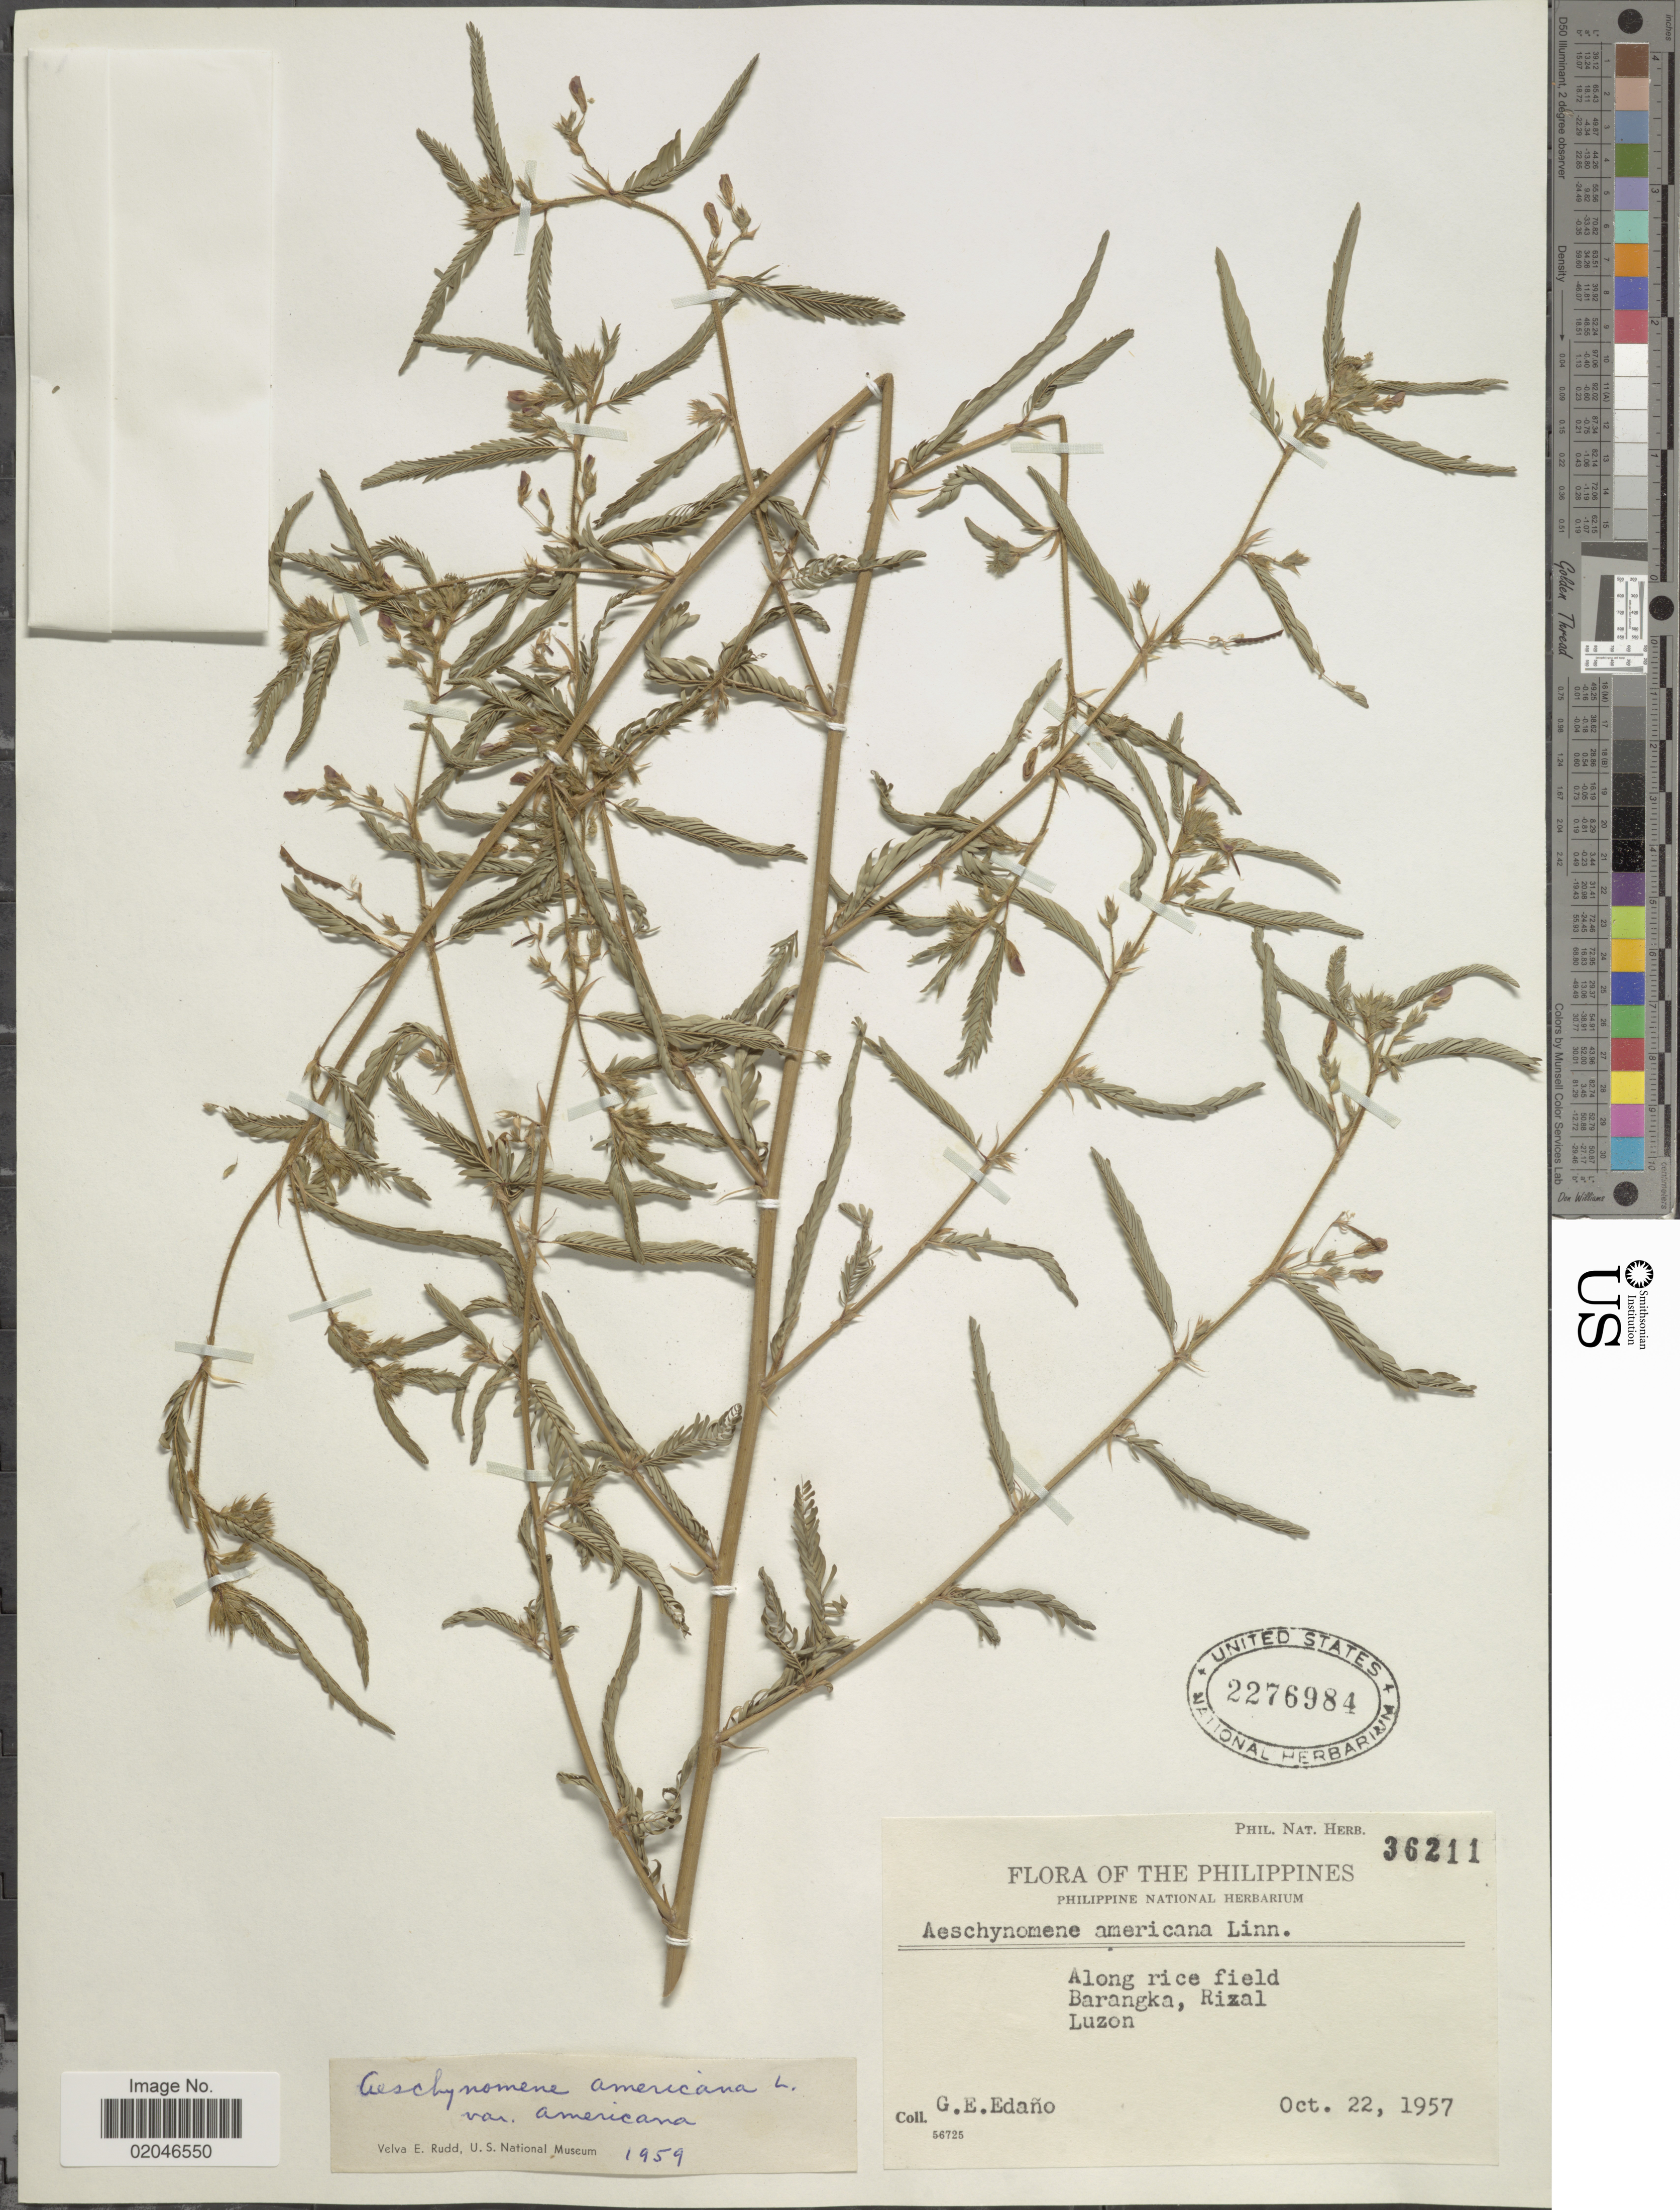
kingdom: Plantae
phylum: Tracheophyta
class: Magnoliopsida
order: Fabales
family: Fabaceae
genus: Aeschynomene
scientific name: Aeschynomene americana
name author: L.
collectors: G. E. Edaño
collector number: Phil. Nat. Herb. 36211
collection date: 1957-10-22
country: Philippines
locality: Along rice field Barangka, Rizal, Luzon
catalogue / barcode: US 2276984